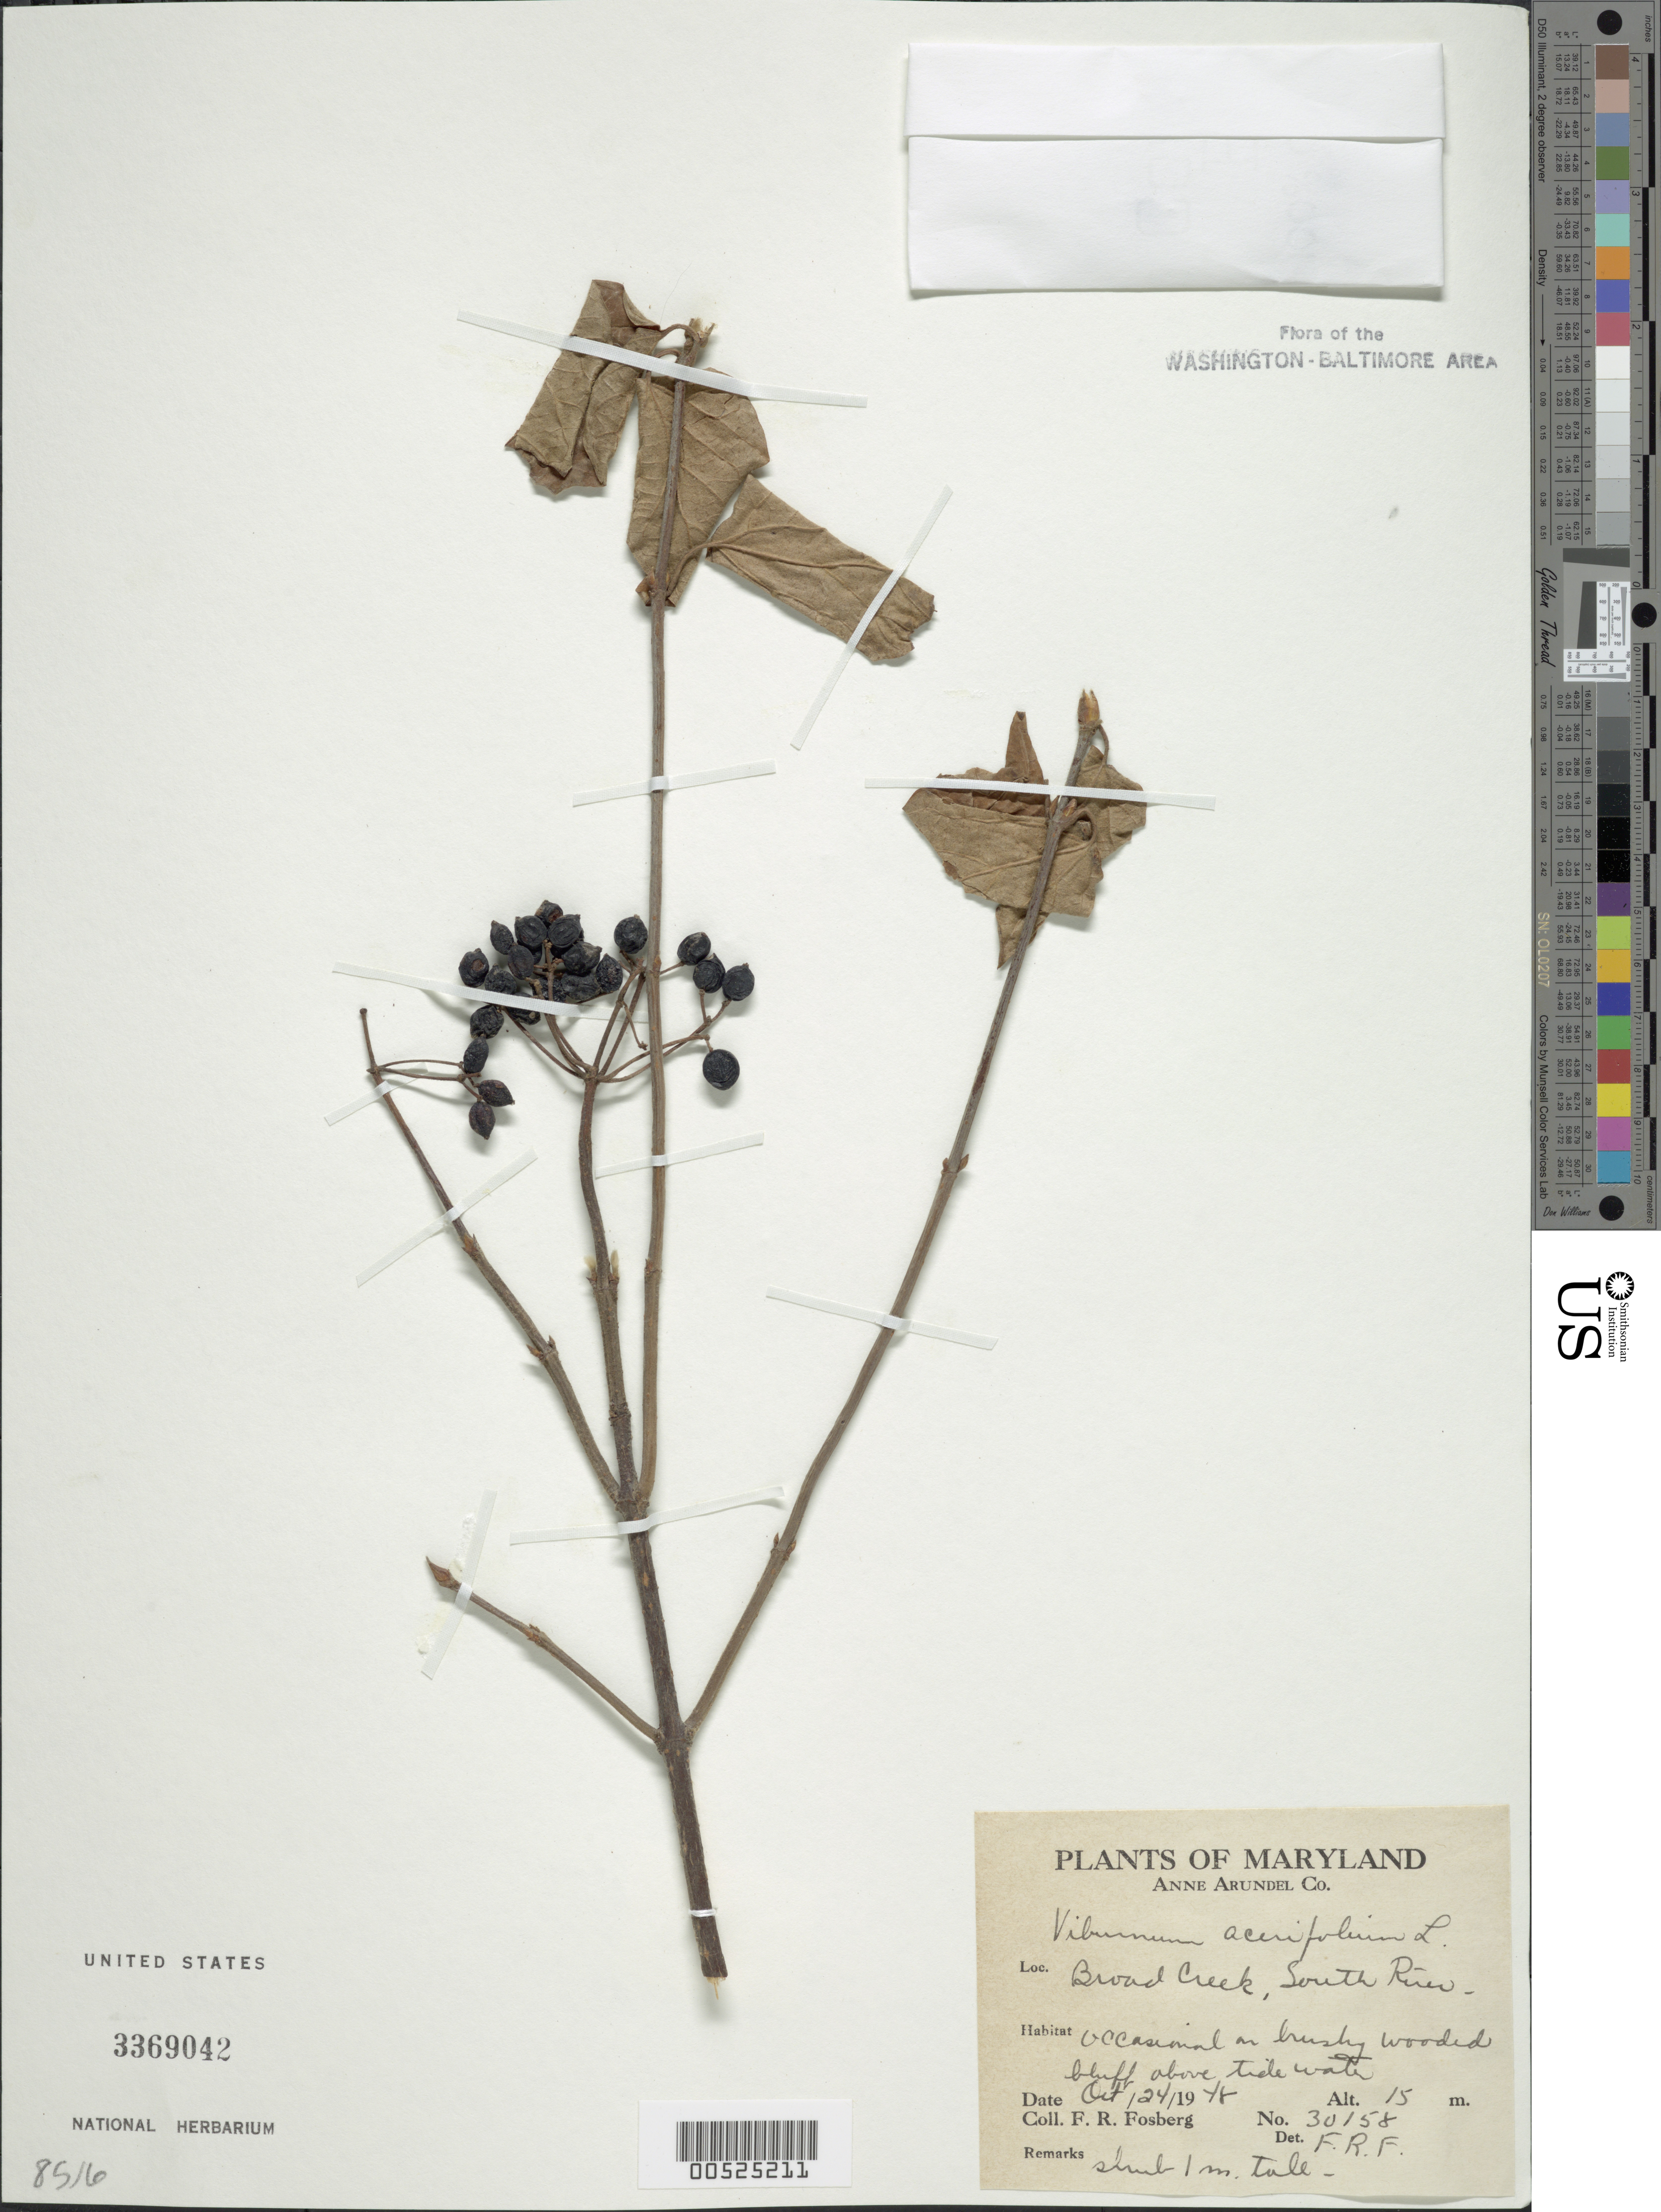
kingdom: Plantae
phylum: Tracheophyta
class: Magnoliopsida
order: Dipsacales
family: Viburnaceae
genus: Viburnum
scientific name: Viburnum acerifolium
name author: L.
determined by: Fosberg, F. R.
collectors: F. R. Fosberg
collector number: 30158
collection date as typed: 24 Oct 1948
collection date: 1948-10-24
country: United States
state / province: Maryland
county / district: Anne Arundel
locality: Broad Creek, South River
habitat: Occasional on brushy wooded bluff above tidewater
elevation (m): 15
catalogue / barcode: US 3369042